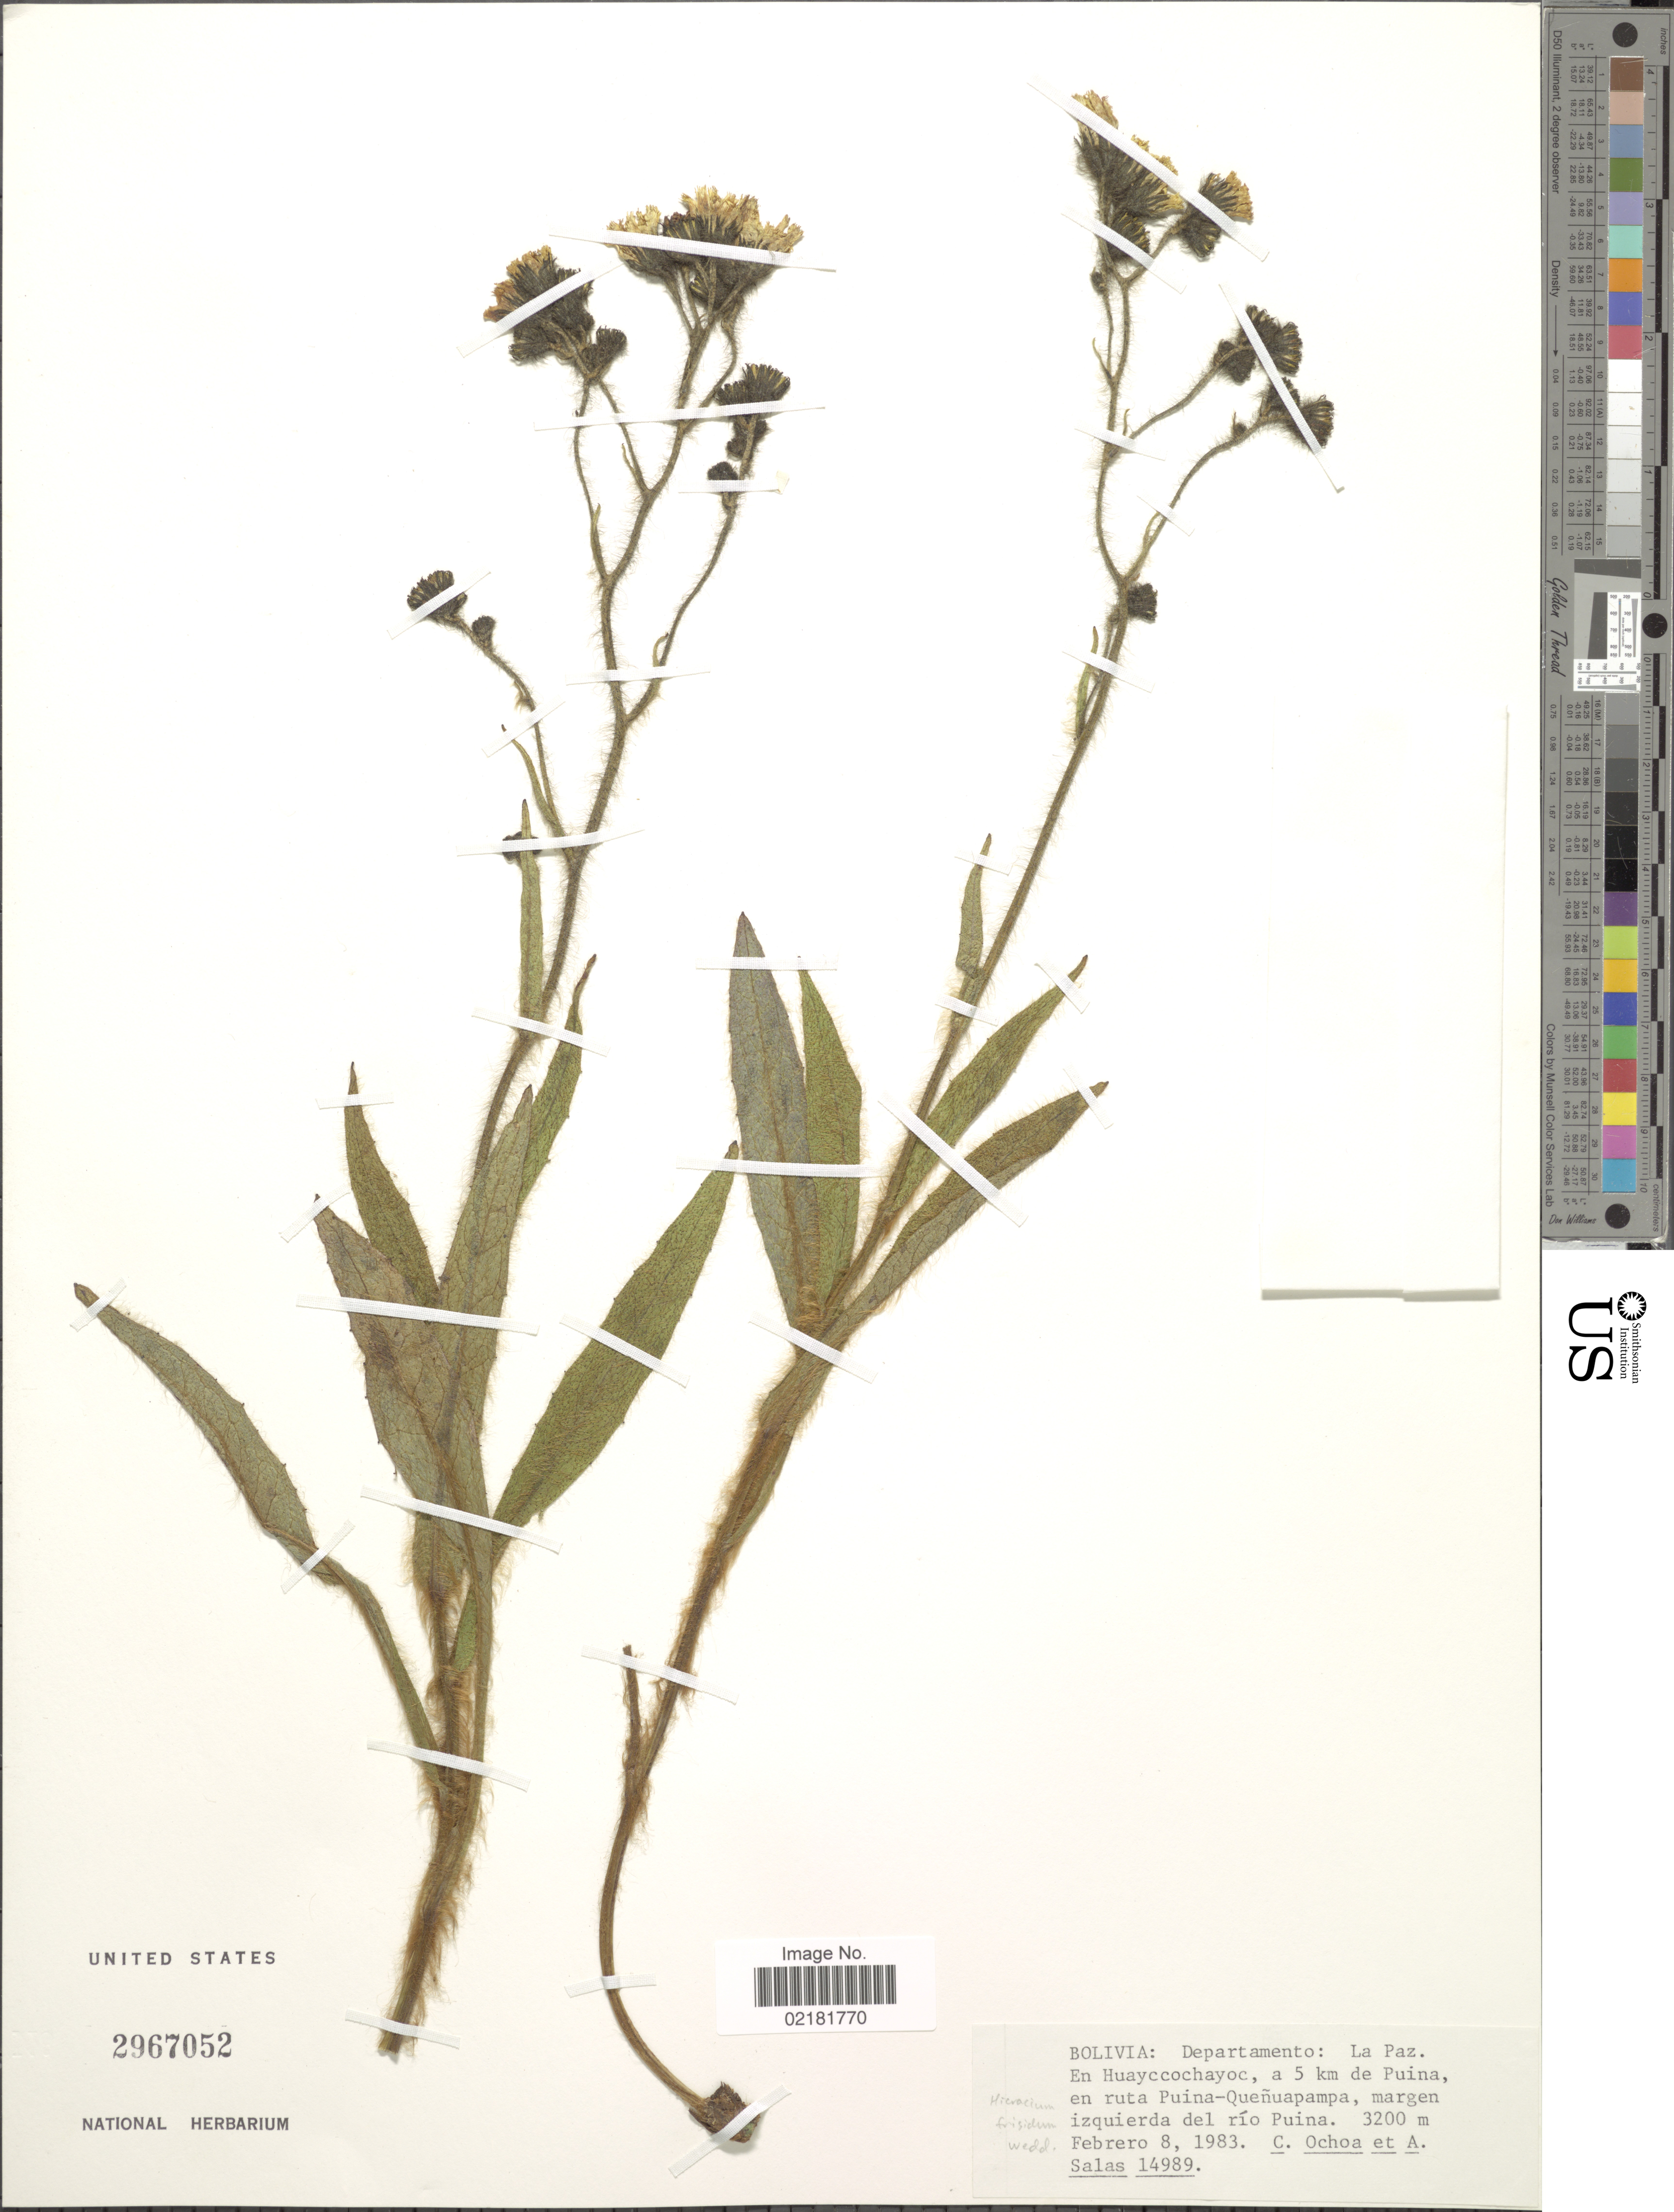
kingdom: Plantae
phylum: Tracheophyta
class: Magnoliopsida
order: Asterales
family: Asteraceae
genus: Hieracium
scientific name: Hieracium trichodontum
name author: (Sch. Bip.) Arvet-Touvet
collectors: C. Ochoa & A. Salas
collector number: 14989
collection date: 1983-02-08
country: Bolivia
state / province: La Paz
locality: En Huayccochayoc, a 5 km de Puina, en ruta Puina-Quenuapampa, margen izquierda del rio Puina.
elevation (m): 3200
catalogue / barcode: US 2967052